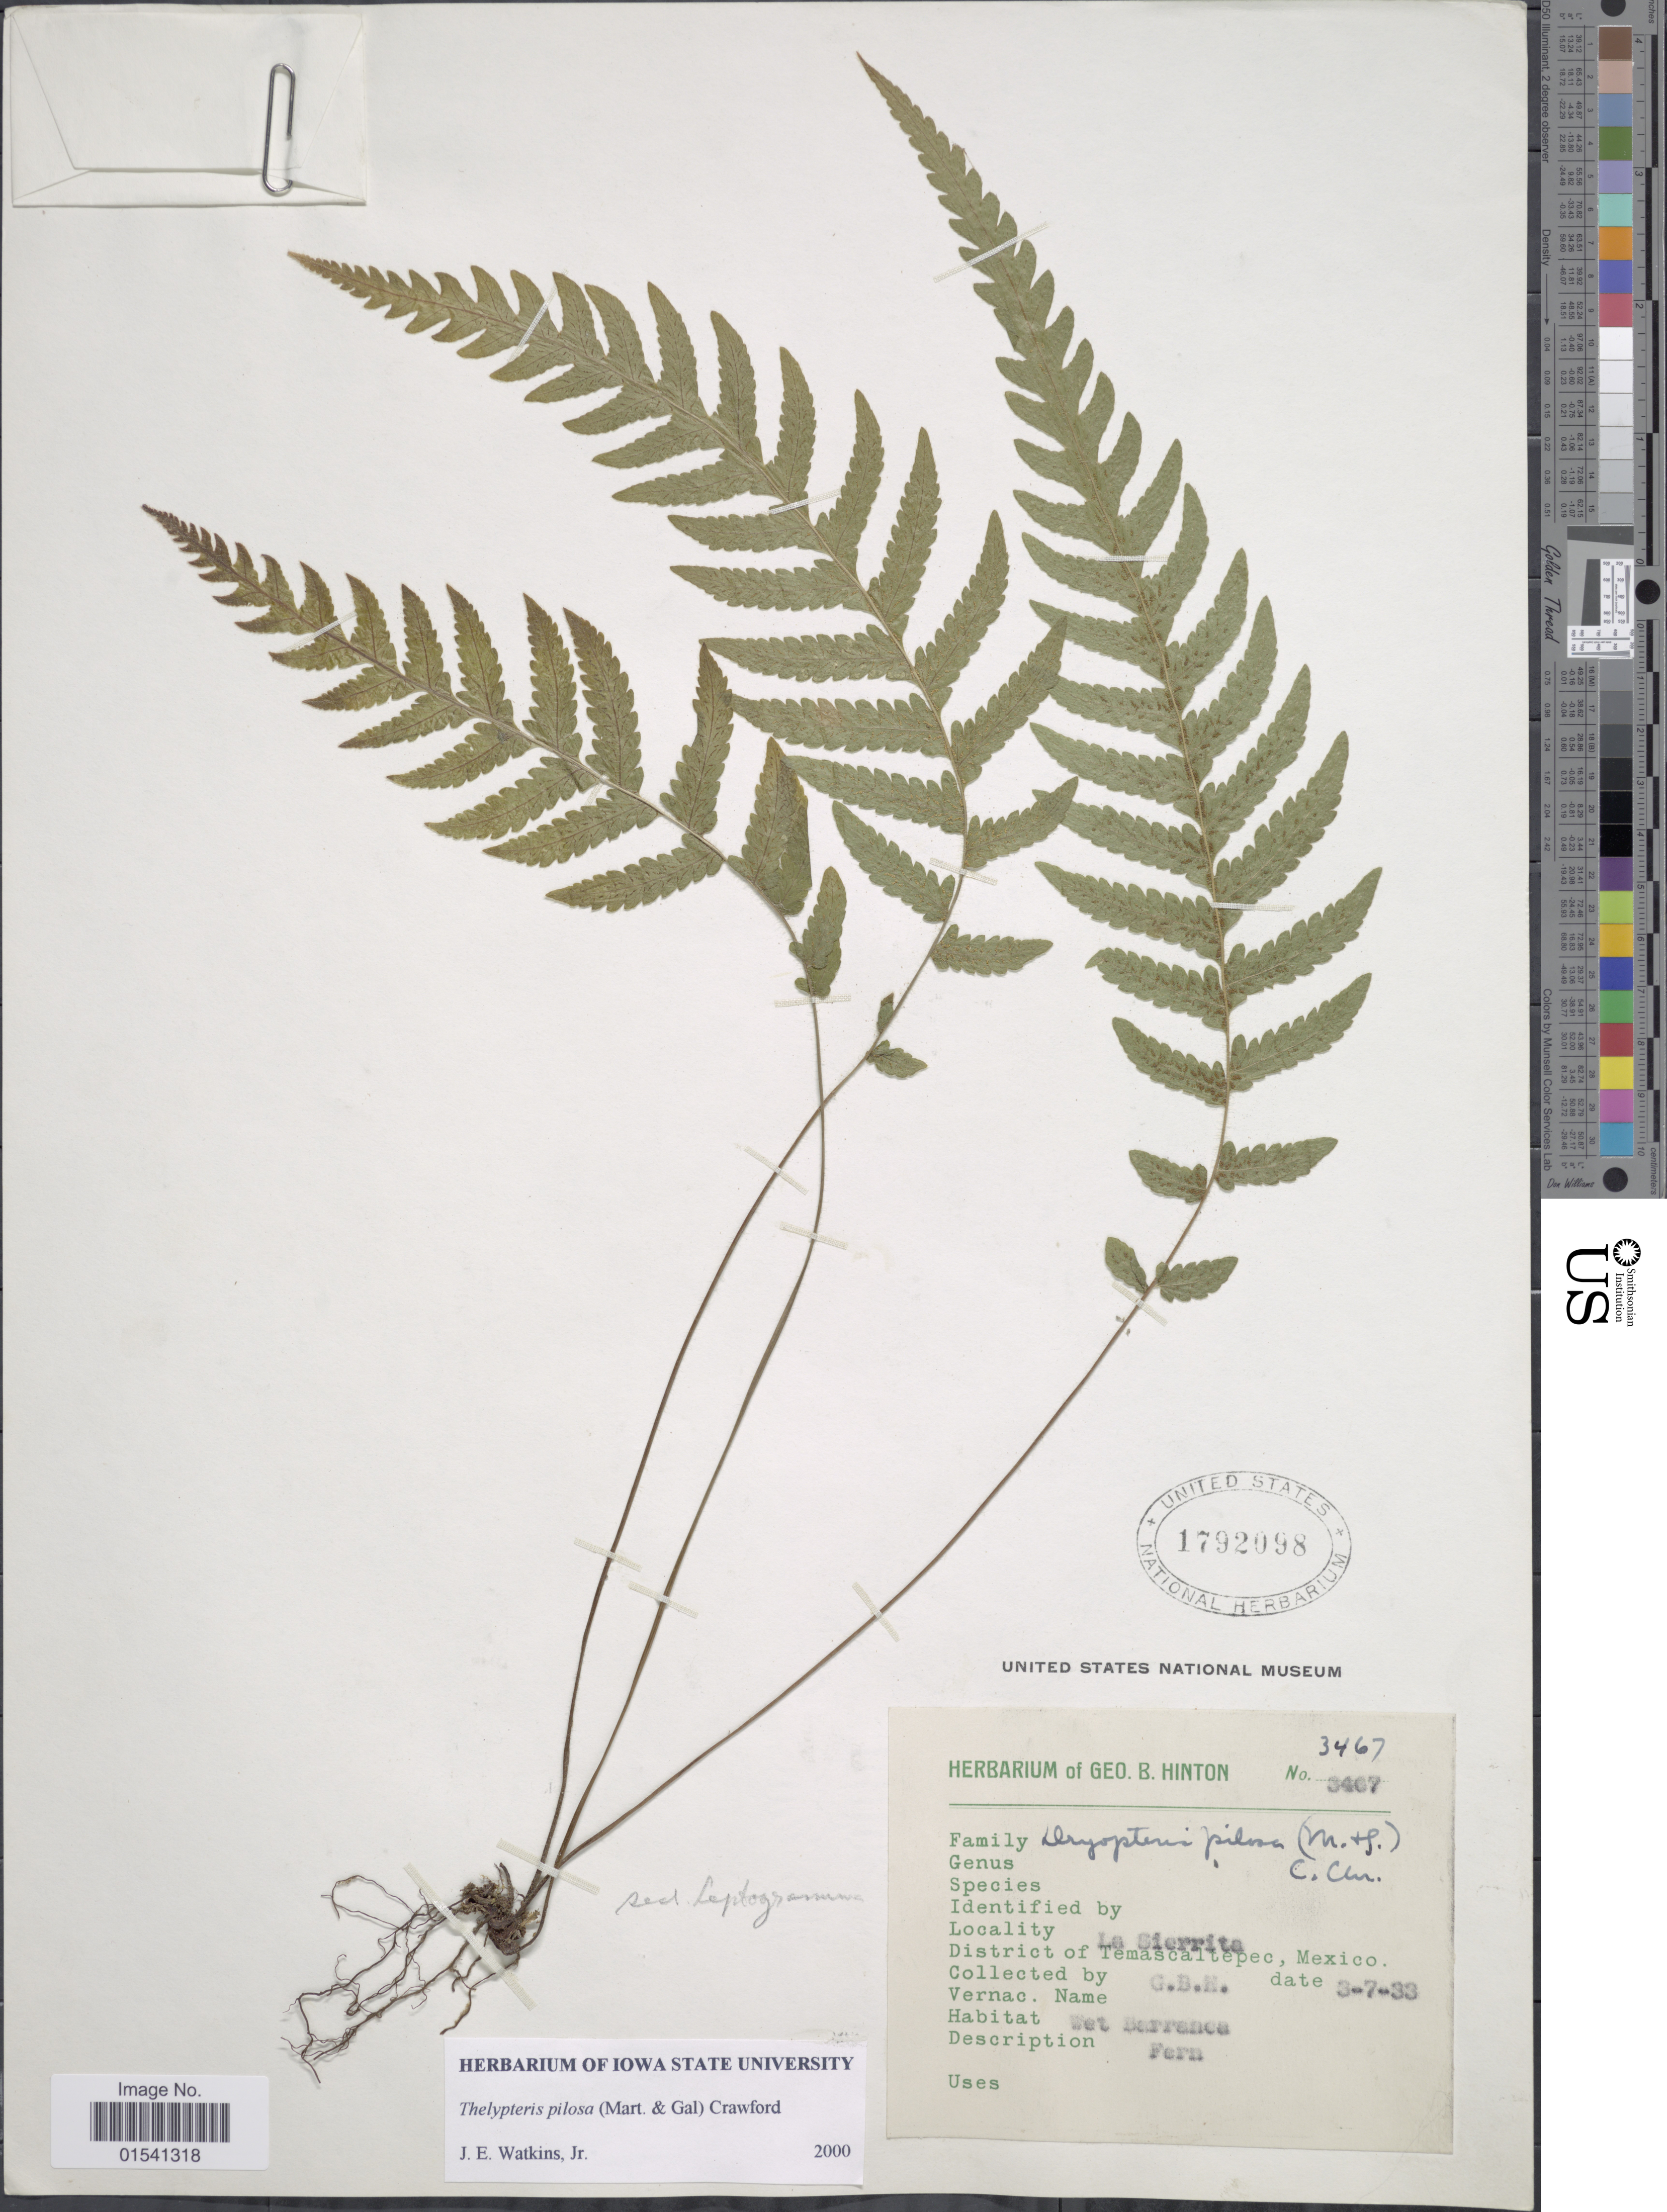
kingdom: Plantae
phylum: Tracheophyta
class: Polypodiopsida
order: Polypodiales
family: Thelypteridaceae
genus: Stegnogramma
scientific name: Stegnogramma pilosa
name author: (M. Martens & Galeotti) K. Iwats.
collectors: G. B. Hinton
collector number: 3467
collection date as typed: Transcribed d/m/y: 7/3/33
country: Mexico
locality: La Sierrita, District of Temascaltepec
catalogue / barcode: US 1792098